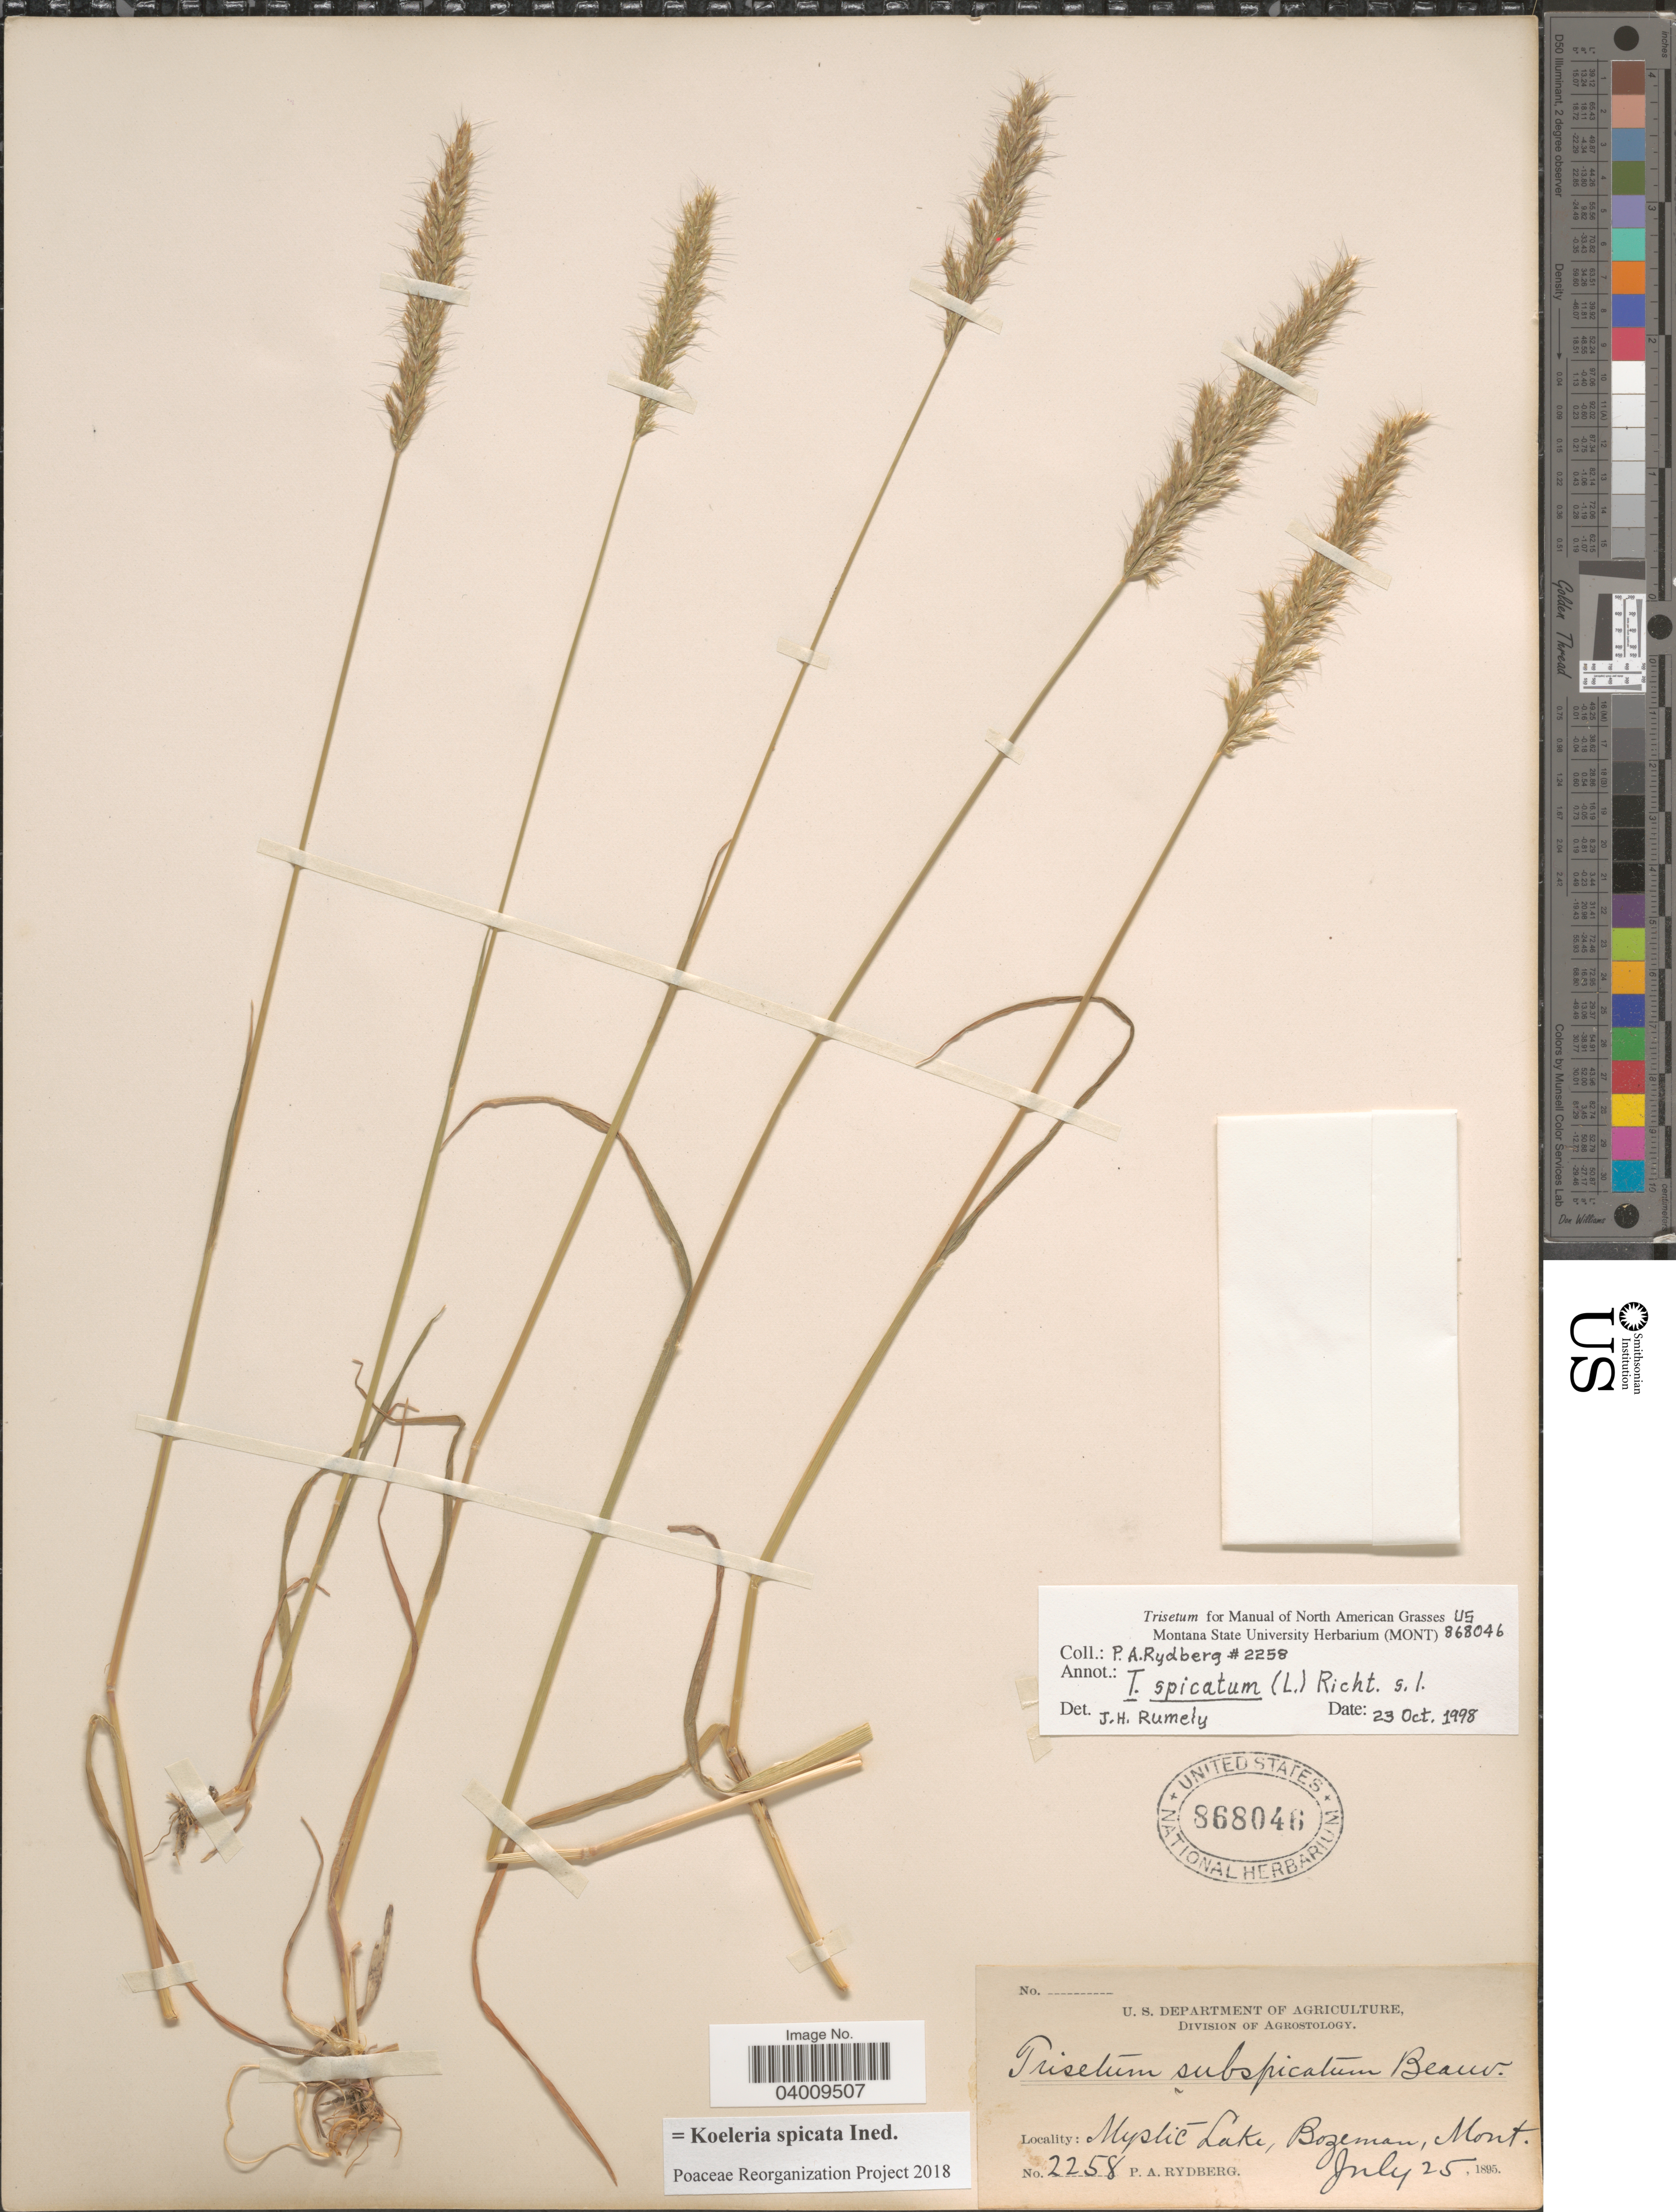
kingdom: Plantae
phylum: Tracheophyta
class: Liliopsida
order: Poales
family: Poaceae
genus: Koeleria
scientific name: Koeleria spicata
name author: (L.) Barberá et al.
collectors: P. A. Rydberg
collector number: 2258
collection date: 1895-07-25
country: United States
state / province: Montana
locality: Mystic Lake, Bozeman.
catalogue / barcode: US 868046